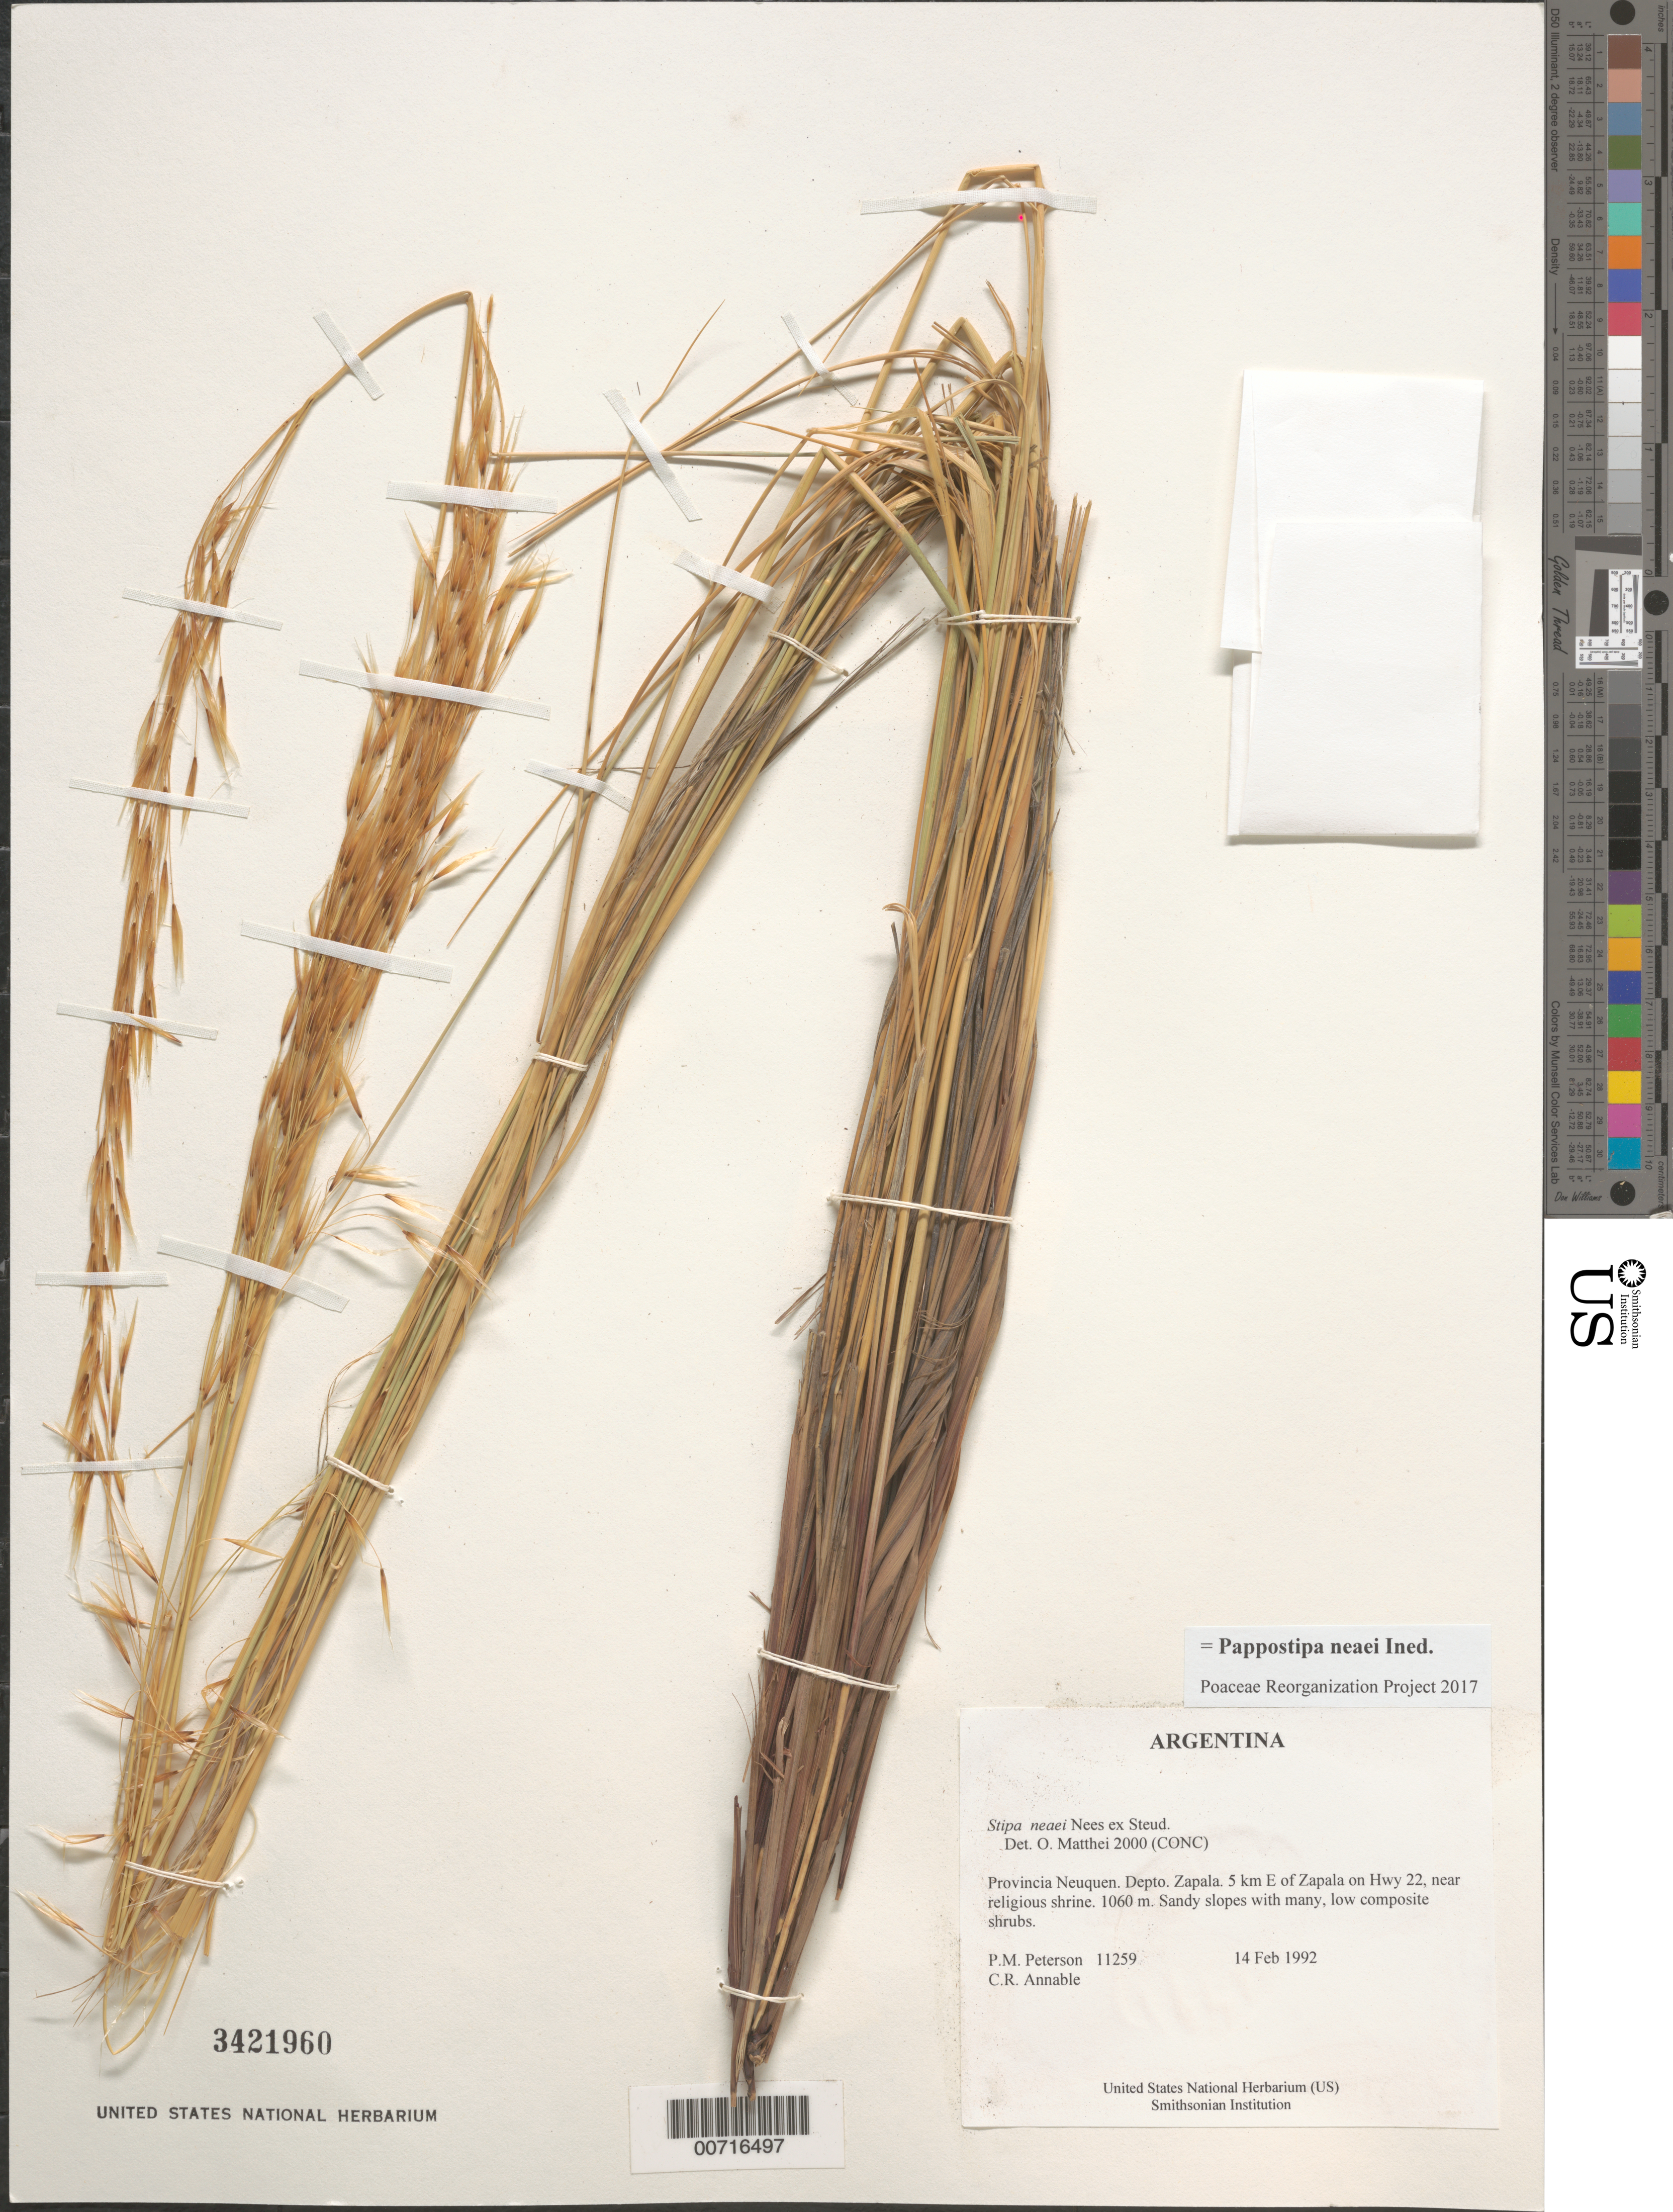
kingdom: Plantae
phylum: Tracheophyta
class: Liliopsida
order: Poales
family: Poaceae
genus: Pappostipa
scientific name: Pappostipa neaei ined.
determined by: Poaceae Reorganization Project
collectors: P. M. Peterson & C. R. Annable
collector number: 11259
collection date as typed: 14 Feb 1992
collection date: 1992-02-14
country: Argentina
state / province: Neuquen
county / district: Zapala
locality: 5 km E of Zapala on Hwy 22, near religious shrine.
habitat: Sandy slopes with many, low composite shrubs.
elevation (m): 1060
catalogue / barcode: US 3421960